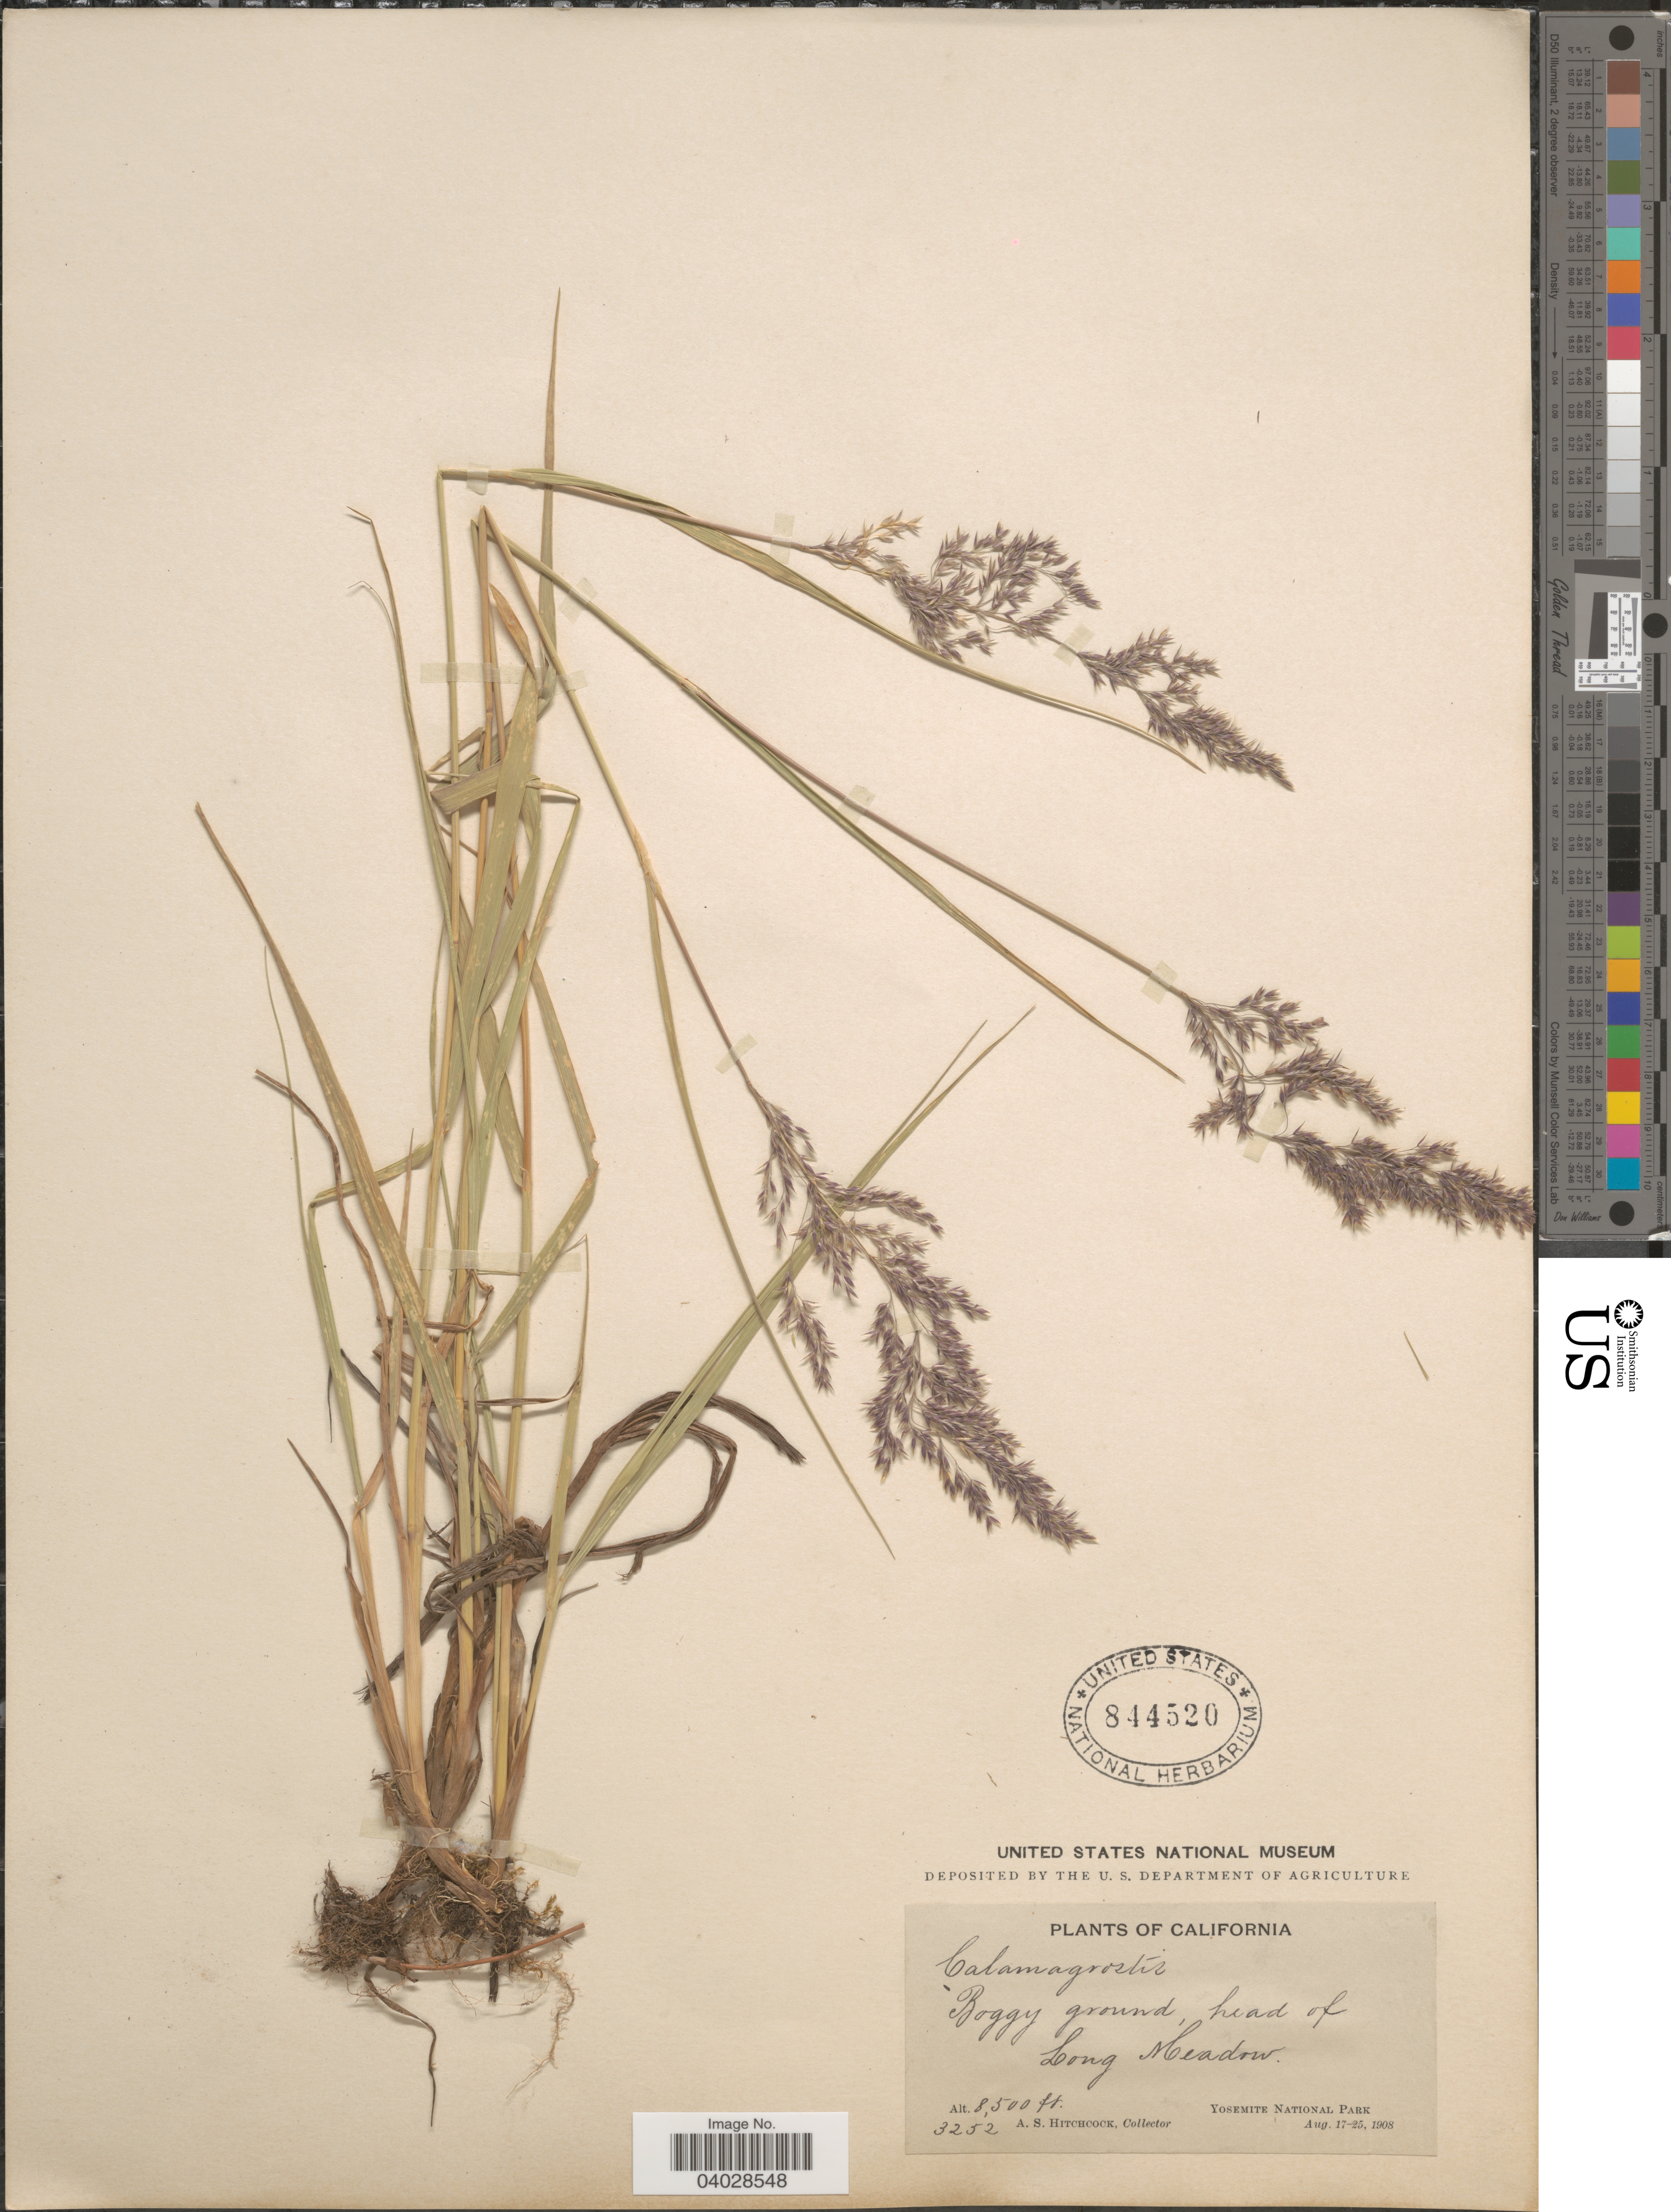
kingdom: Plantae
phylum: Tracheophyta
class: Liliopsida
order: Poales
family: Poaceae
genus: Calamagrostis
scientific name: Calamagrostis canadensis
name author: (Michx.) P. Beauv.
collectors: A. S. Hitchcock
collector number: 3252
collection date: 1908-08-17/1908-08-25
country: United States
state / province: California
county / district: Mariposa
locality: Boggy ground, head of Long Meadow. Yosemite National Park.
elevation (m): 2591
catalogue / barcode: US 844520